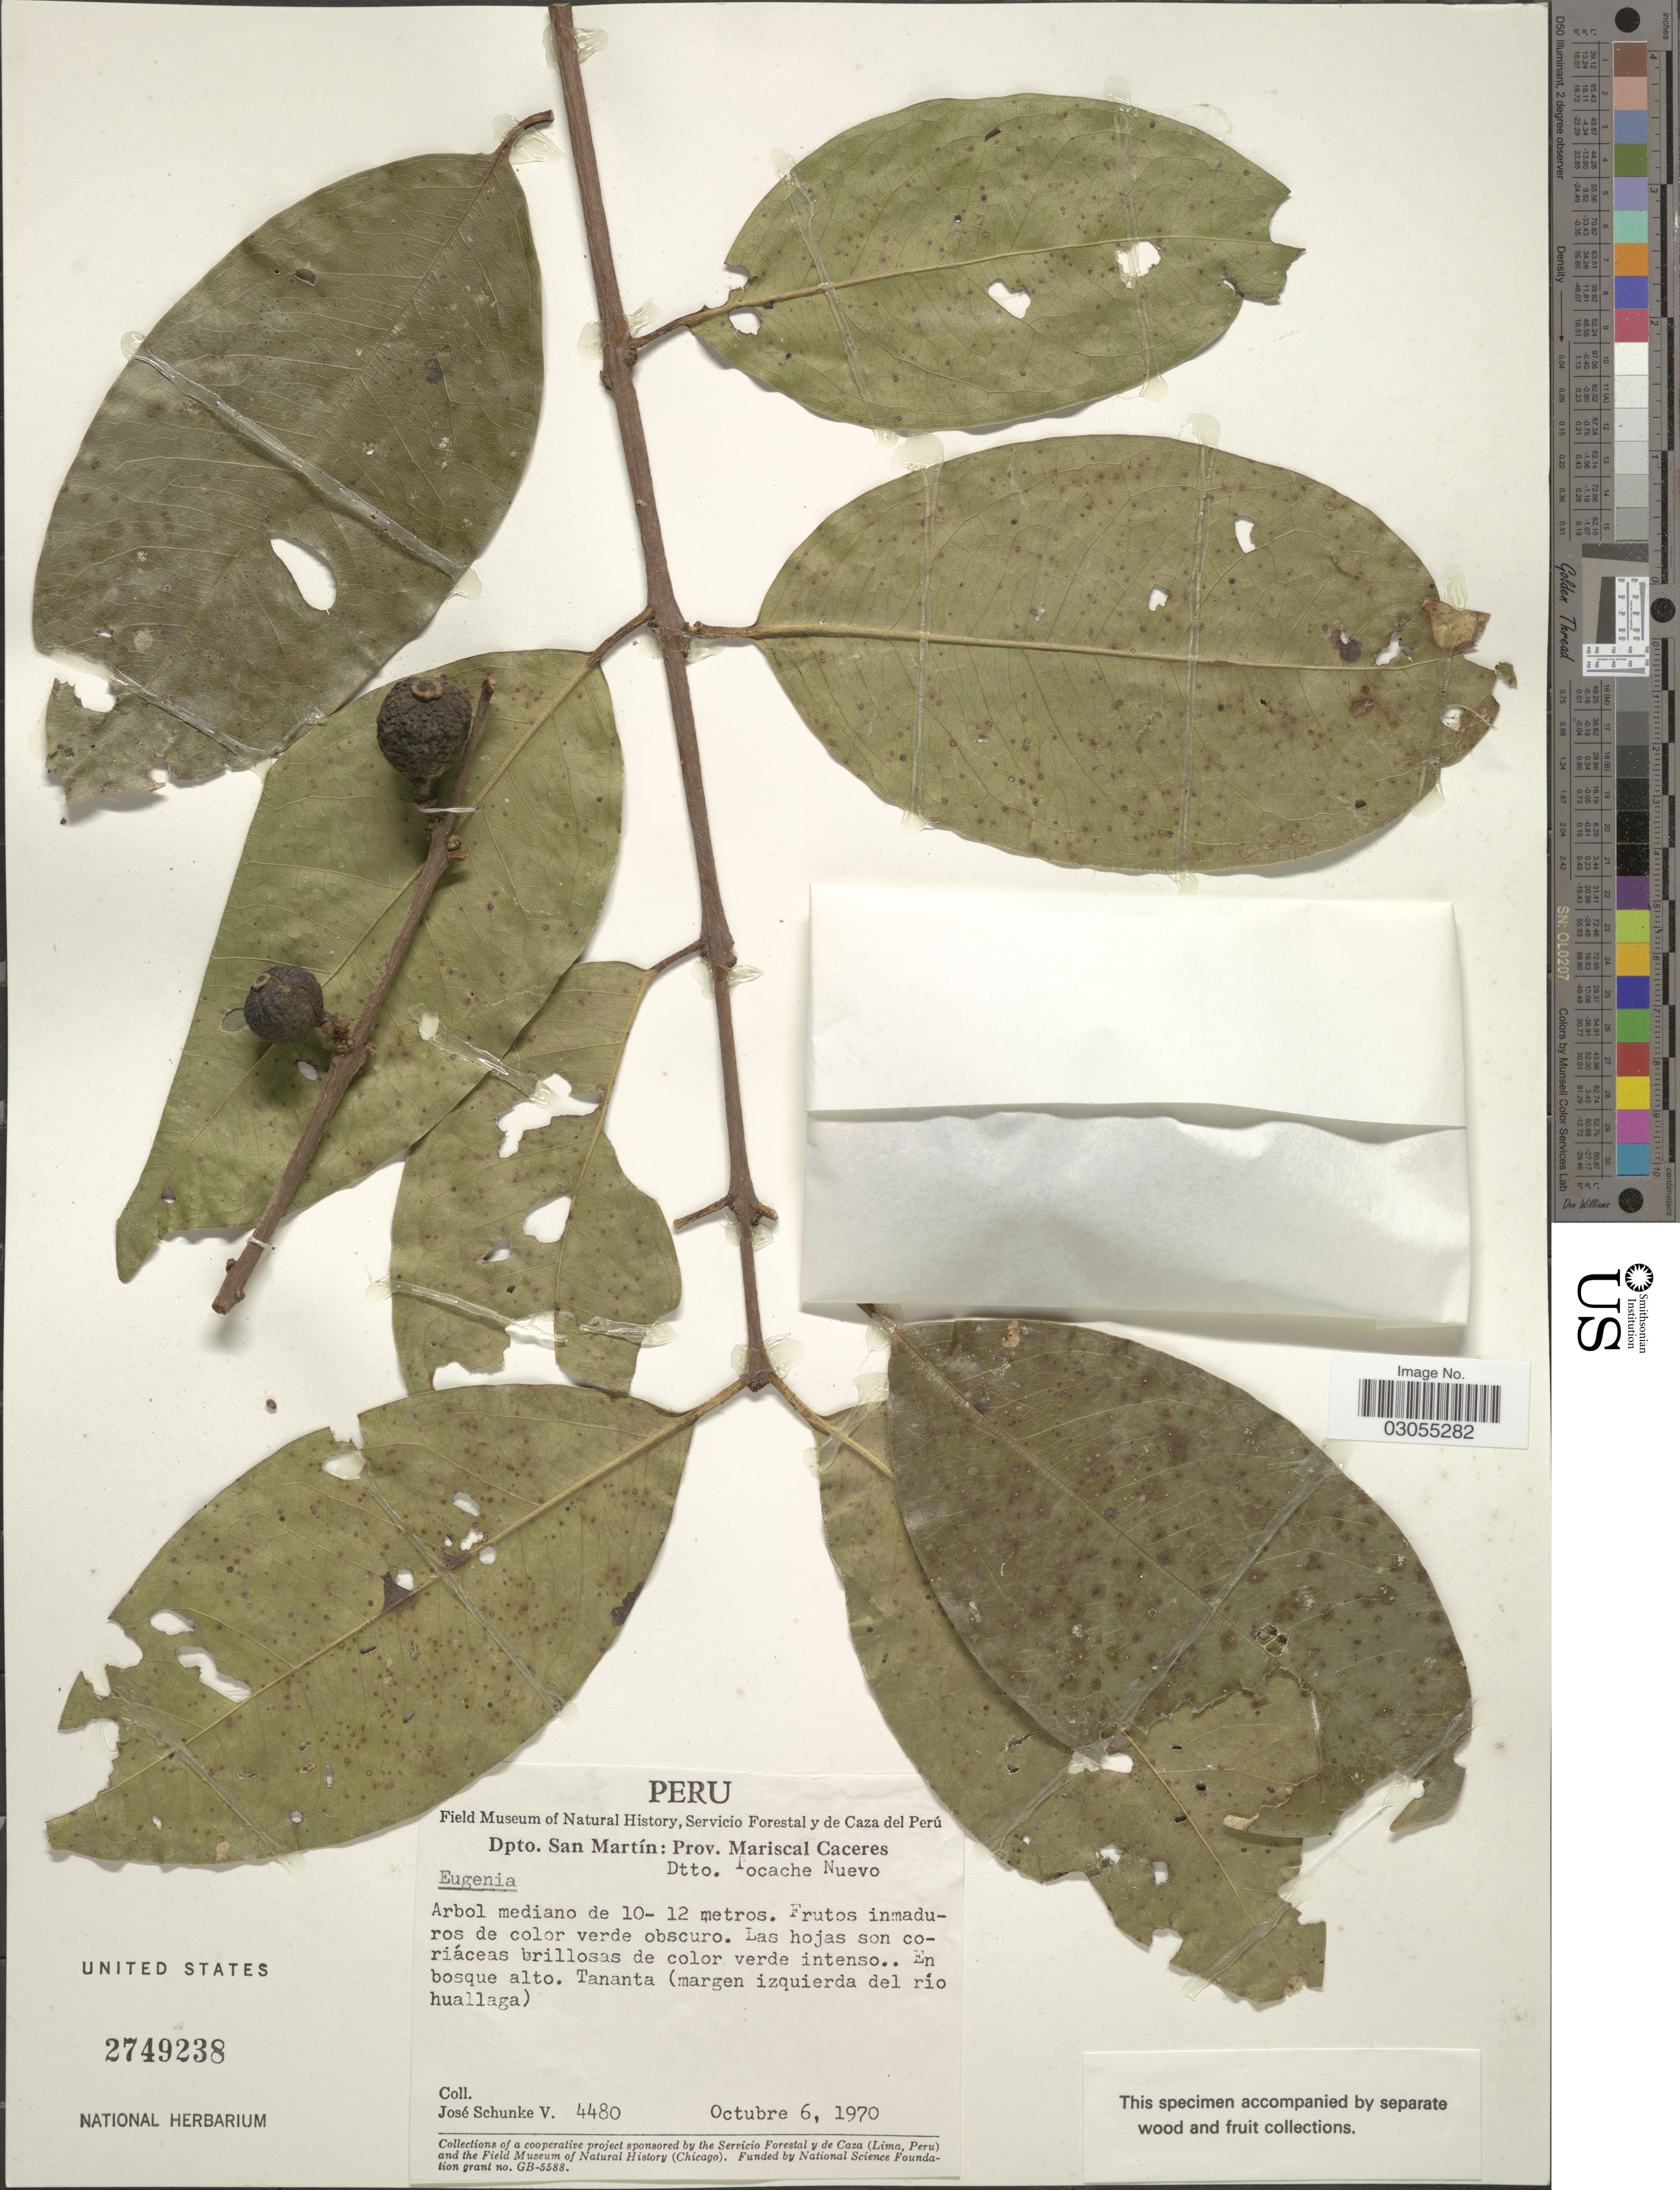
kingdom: Plantae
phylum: Tracheophyta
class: Magnoliopsida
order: Myrtales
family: Myrtaceae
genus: Eugenia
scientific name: Eugenia sp.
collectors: J. Schunke Vigo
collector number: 4880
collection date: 1970-10-06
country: Peru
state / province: San Martín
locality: Dpto. San Martin: Prov. Mariscal Caceres. Dtto. Tocache Nuevo. Tananta (margen izquierda del río huallaga).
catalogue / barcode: US 2749238